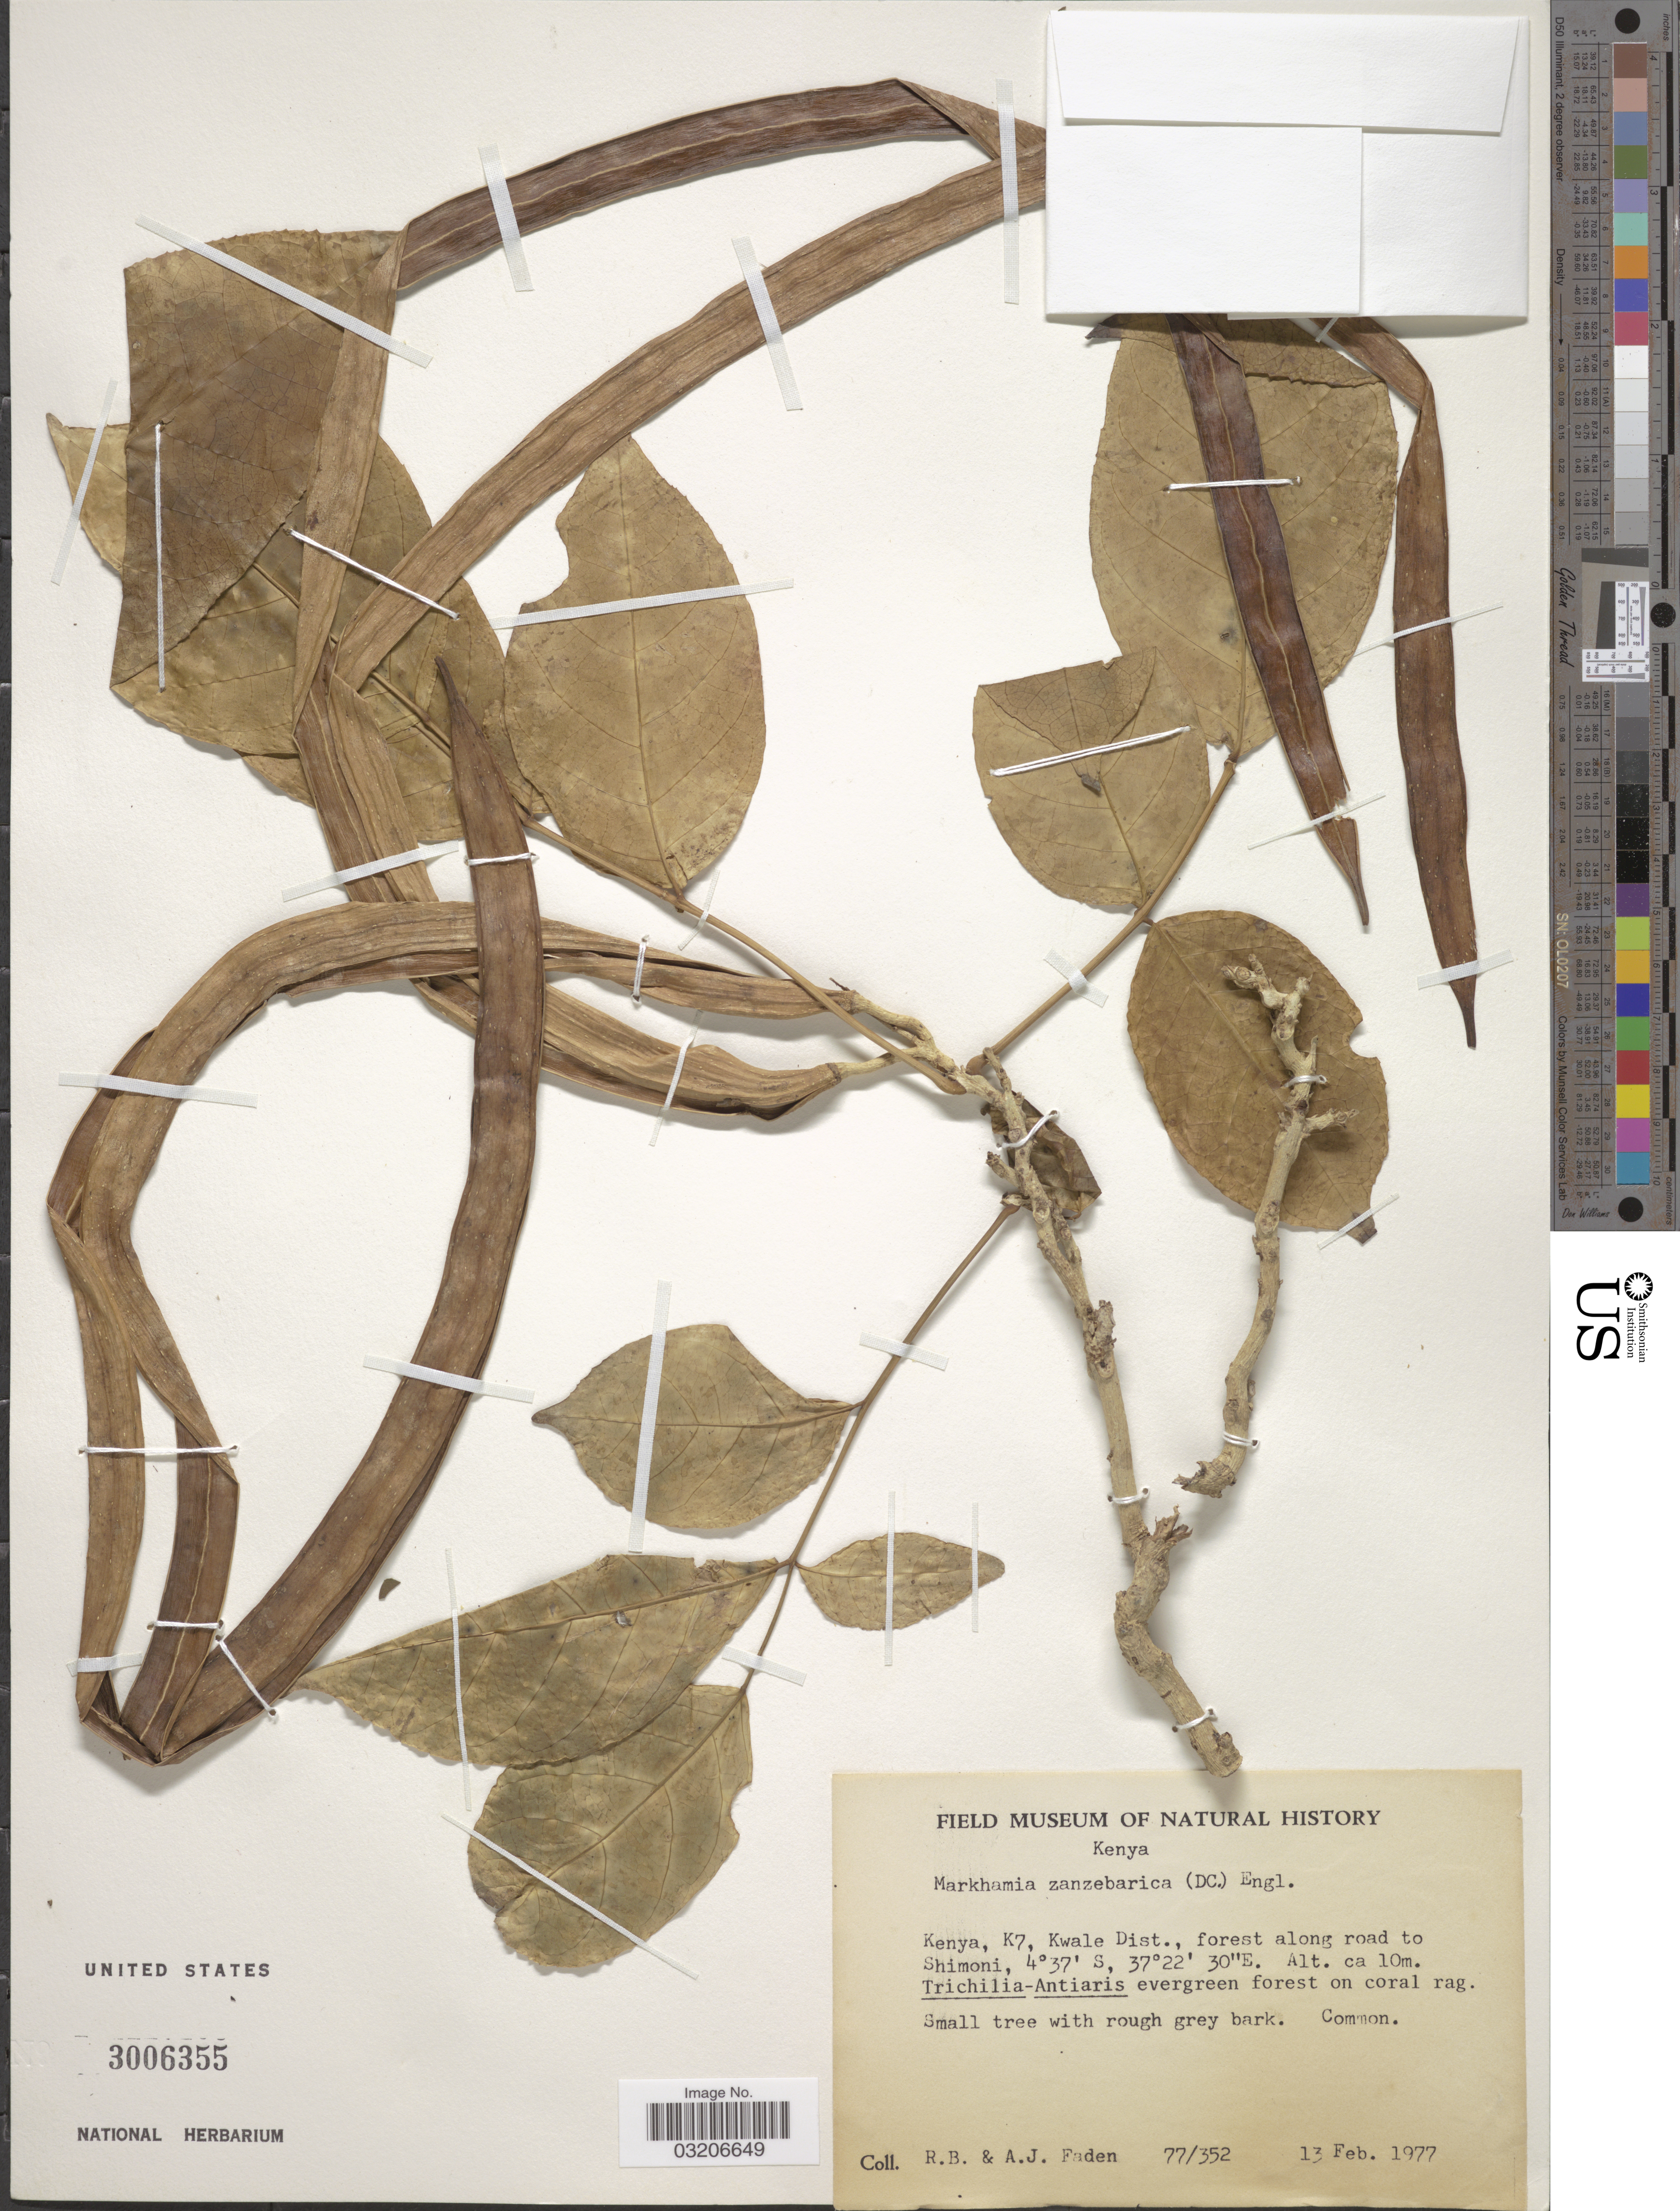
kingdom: Plantae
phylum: Tracheophyta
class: Magnoliopsida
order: Lamiales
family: Bignoniaceae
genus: Markhamia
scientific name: Markhamia zanzibarica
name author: (Bojer ex DC.) K. Schum.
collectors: R. B. Faden & A. J. Faden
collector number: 77/352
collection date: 1977-02-13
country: Kenya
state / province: Kwale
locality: Kenya. K7, Kwale Dist., forest along road to Shimoni. Evergreen forest on coral rag.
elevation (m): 10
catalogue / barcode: US 3006355